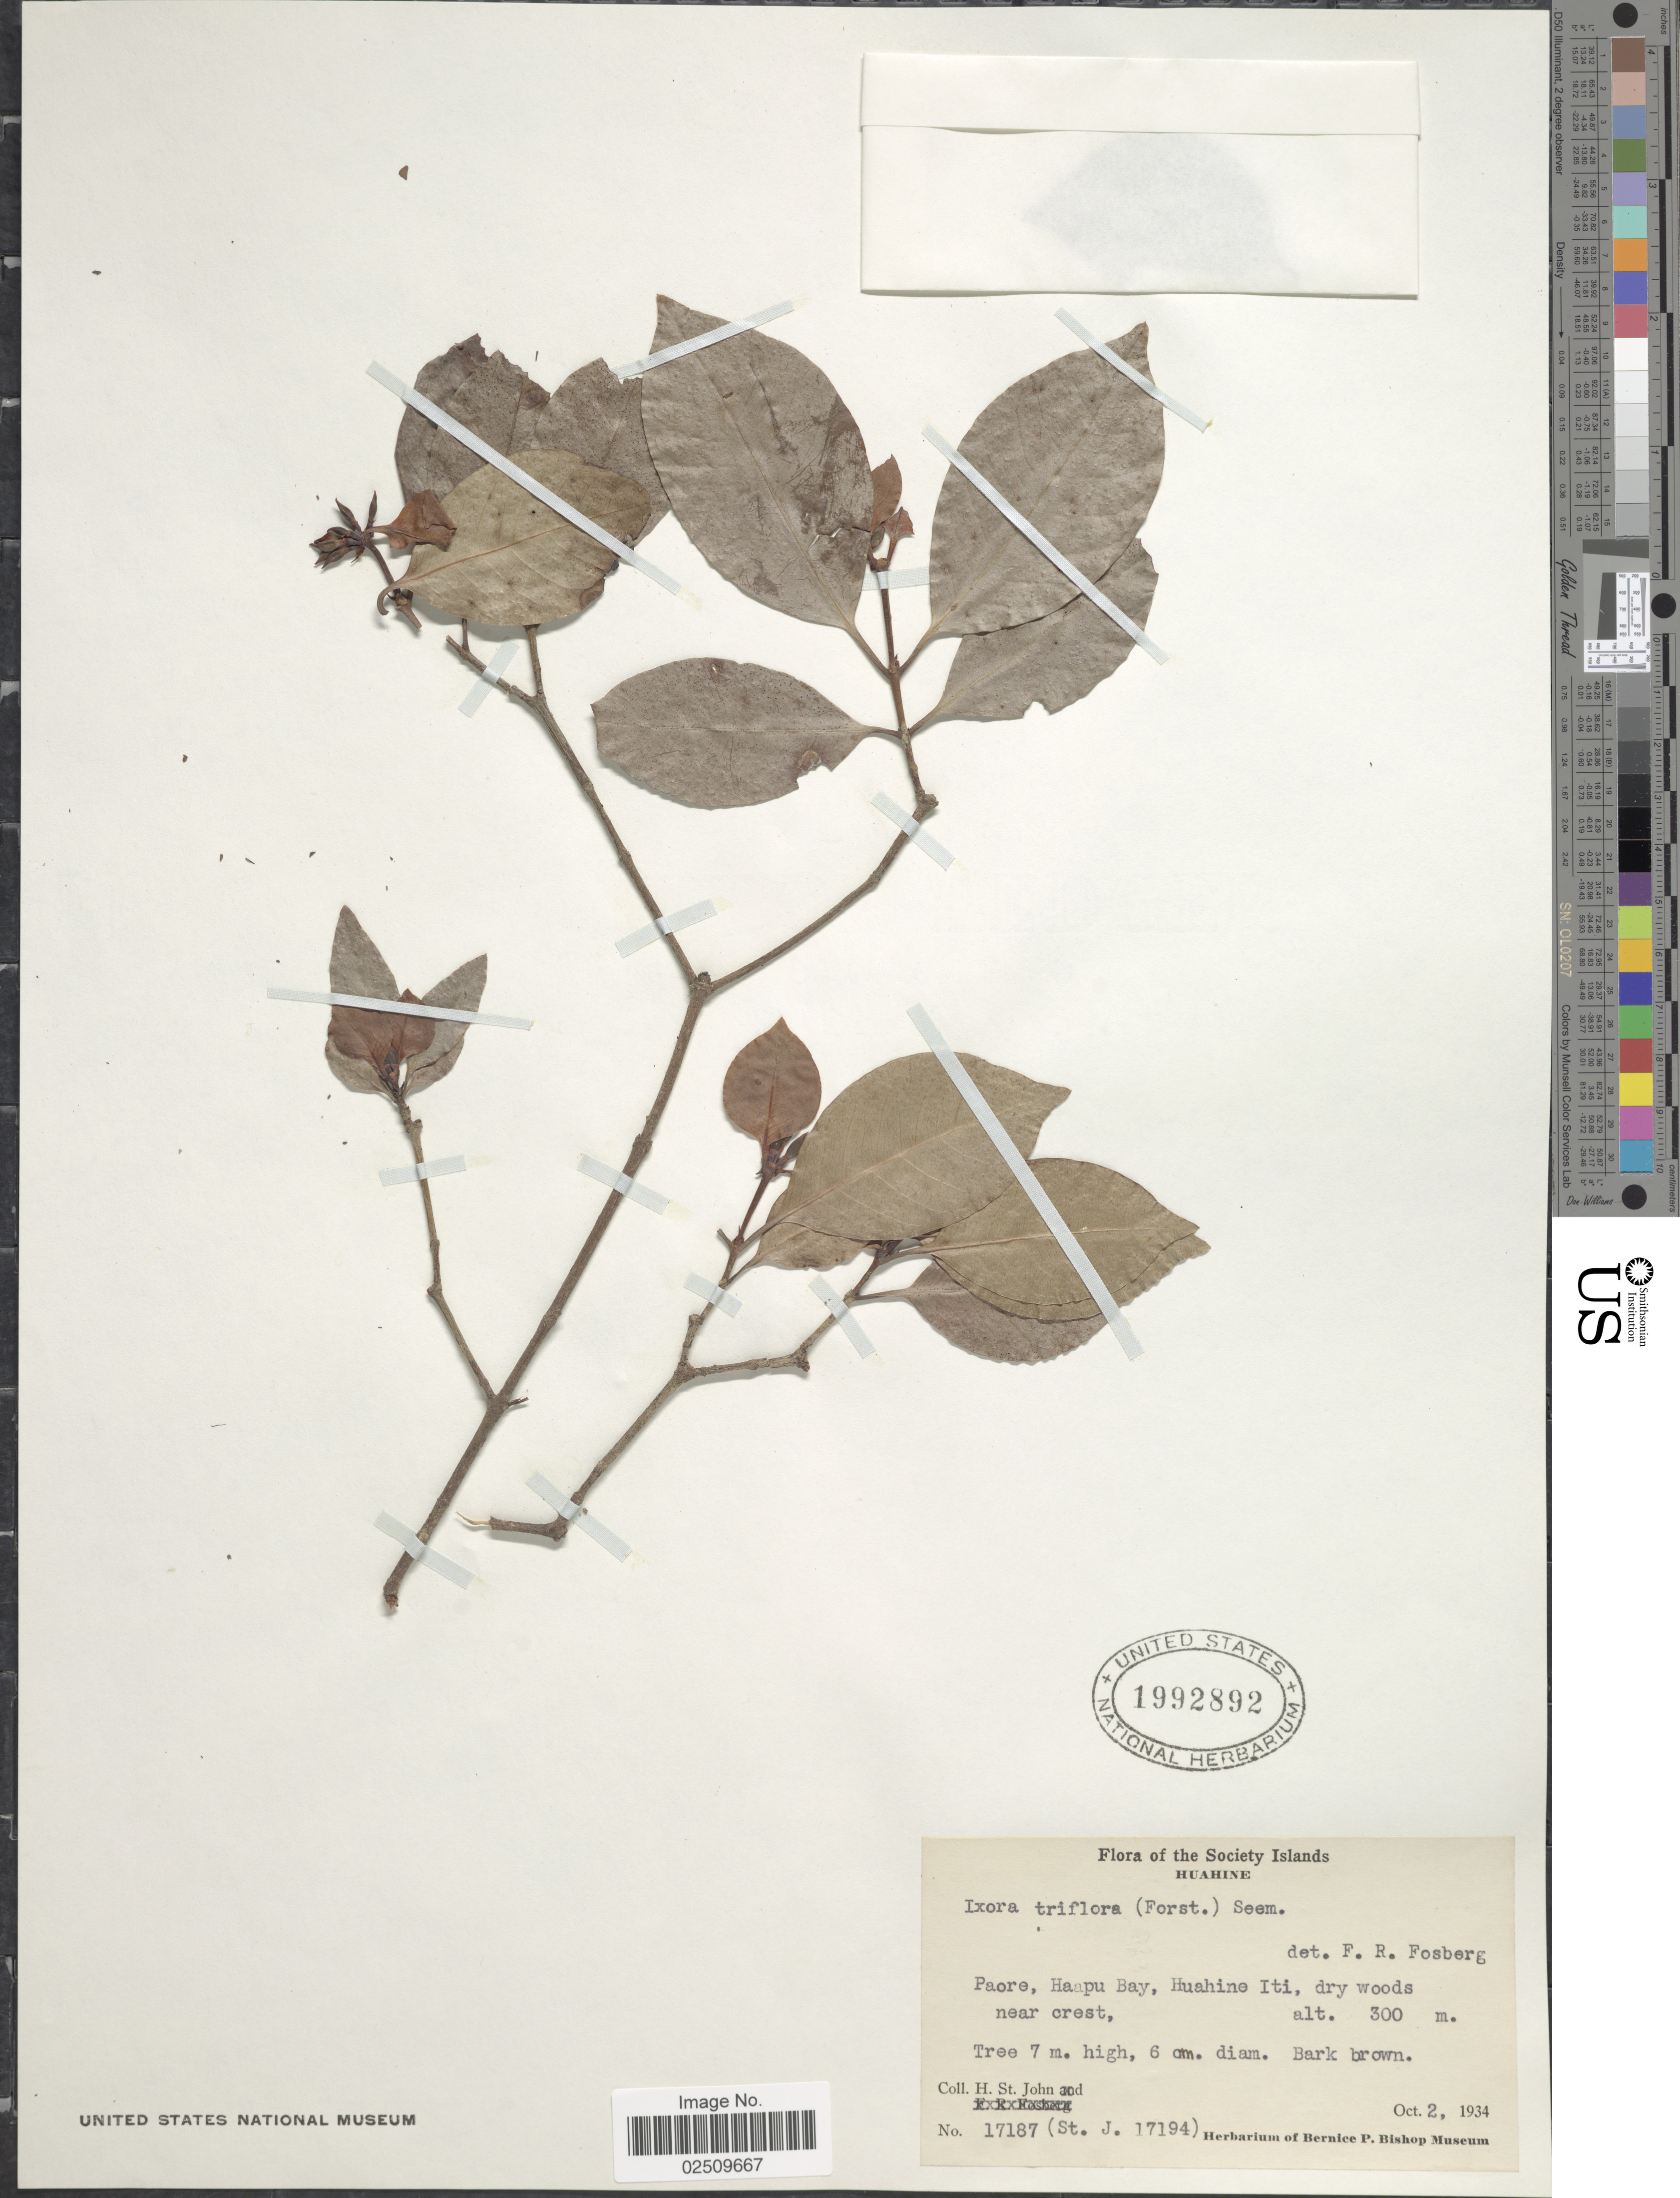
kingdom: Plantae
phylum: Tracheophyta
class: Magnoliopsida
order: Gentianales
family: Rubiaceae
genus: Ixora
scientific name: Ixora triflora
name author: (G. Forst.) Seem.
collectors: H. St. John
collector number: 17187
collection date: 1934-10-02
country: French Polynesia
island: Huahine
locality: The Society Islands, Huahine, paore, Haapu Bay, Huahine Iti, dry woods near crest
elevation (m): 300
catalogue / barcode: US 1992892